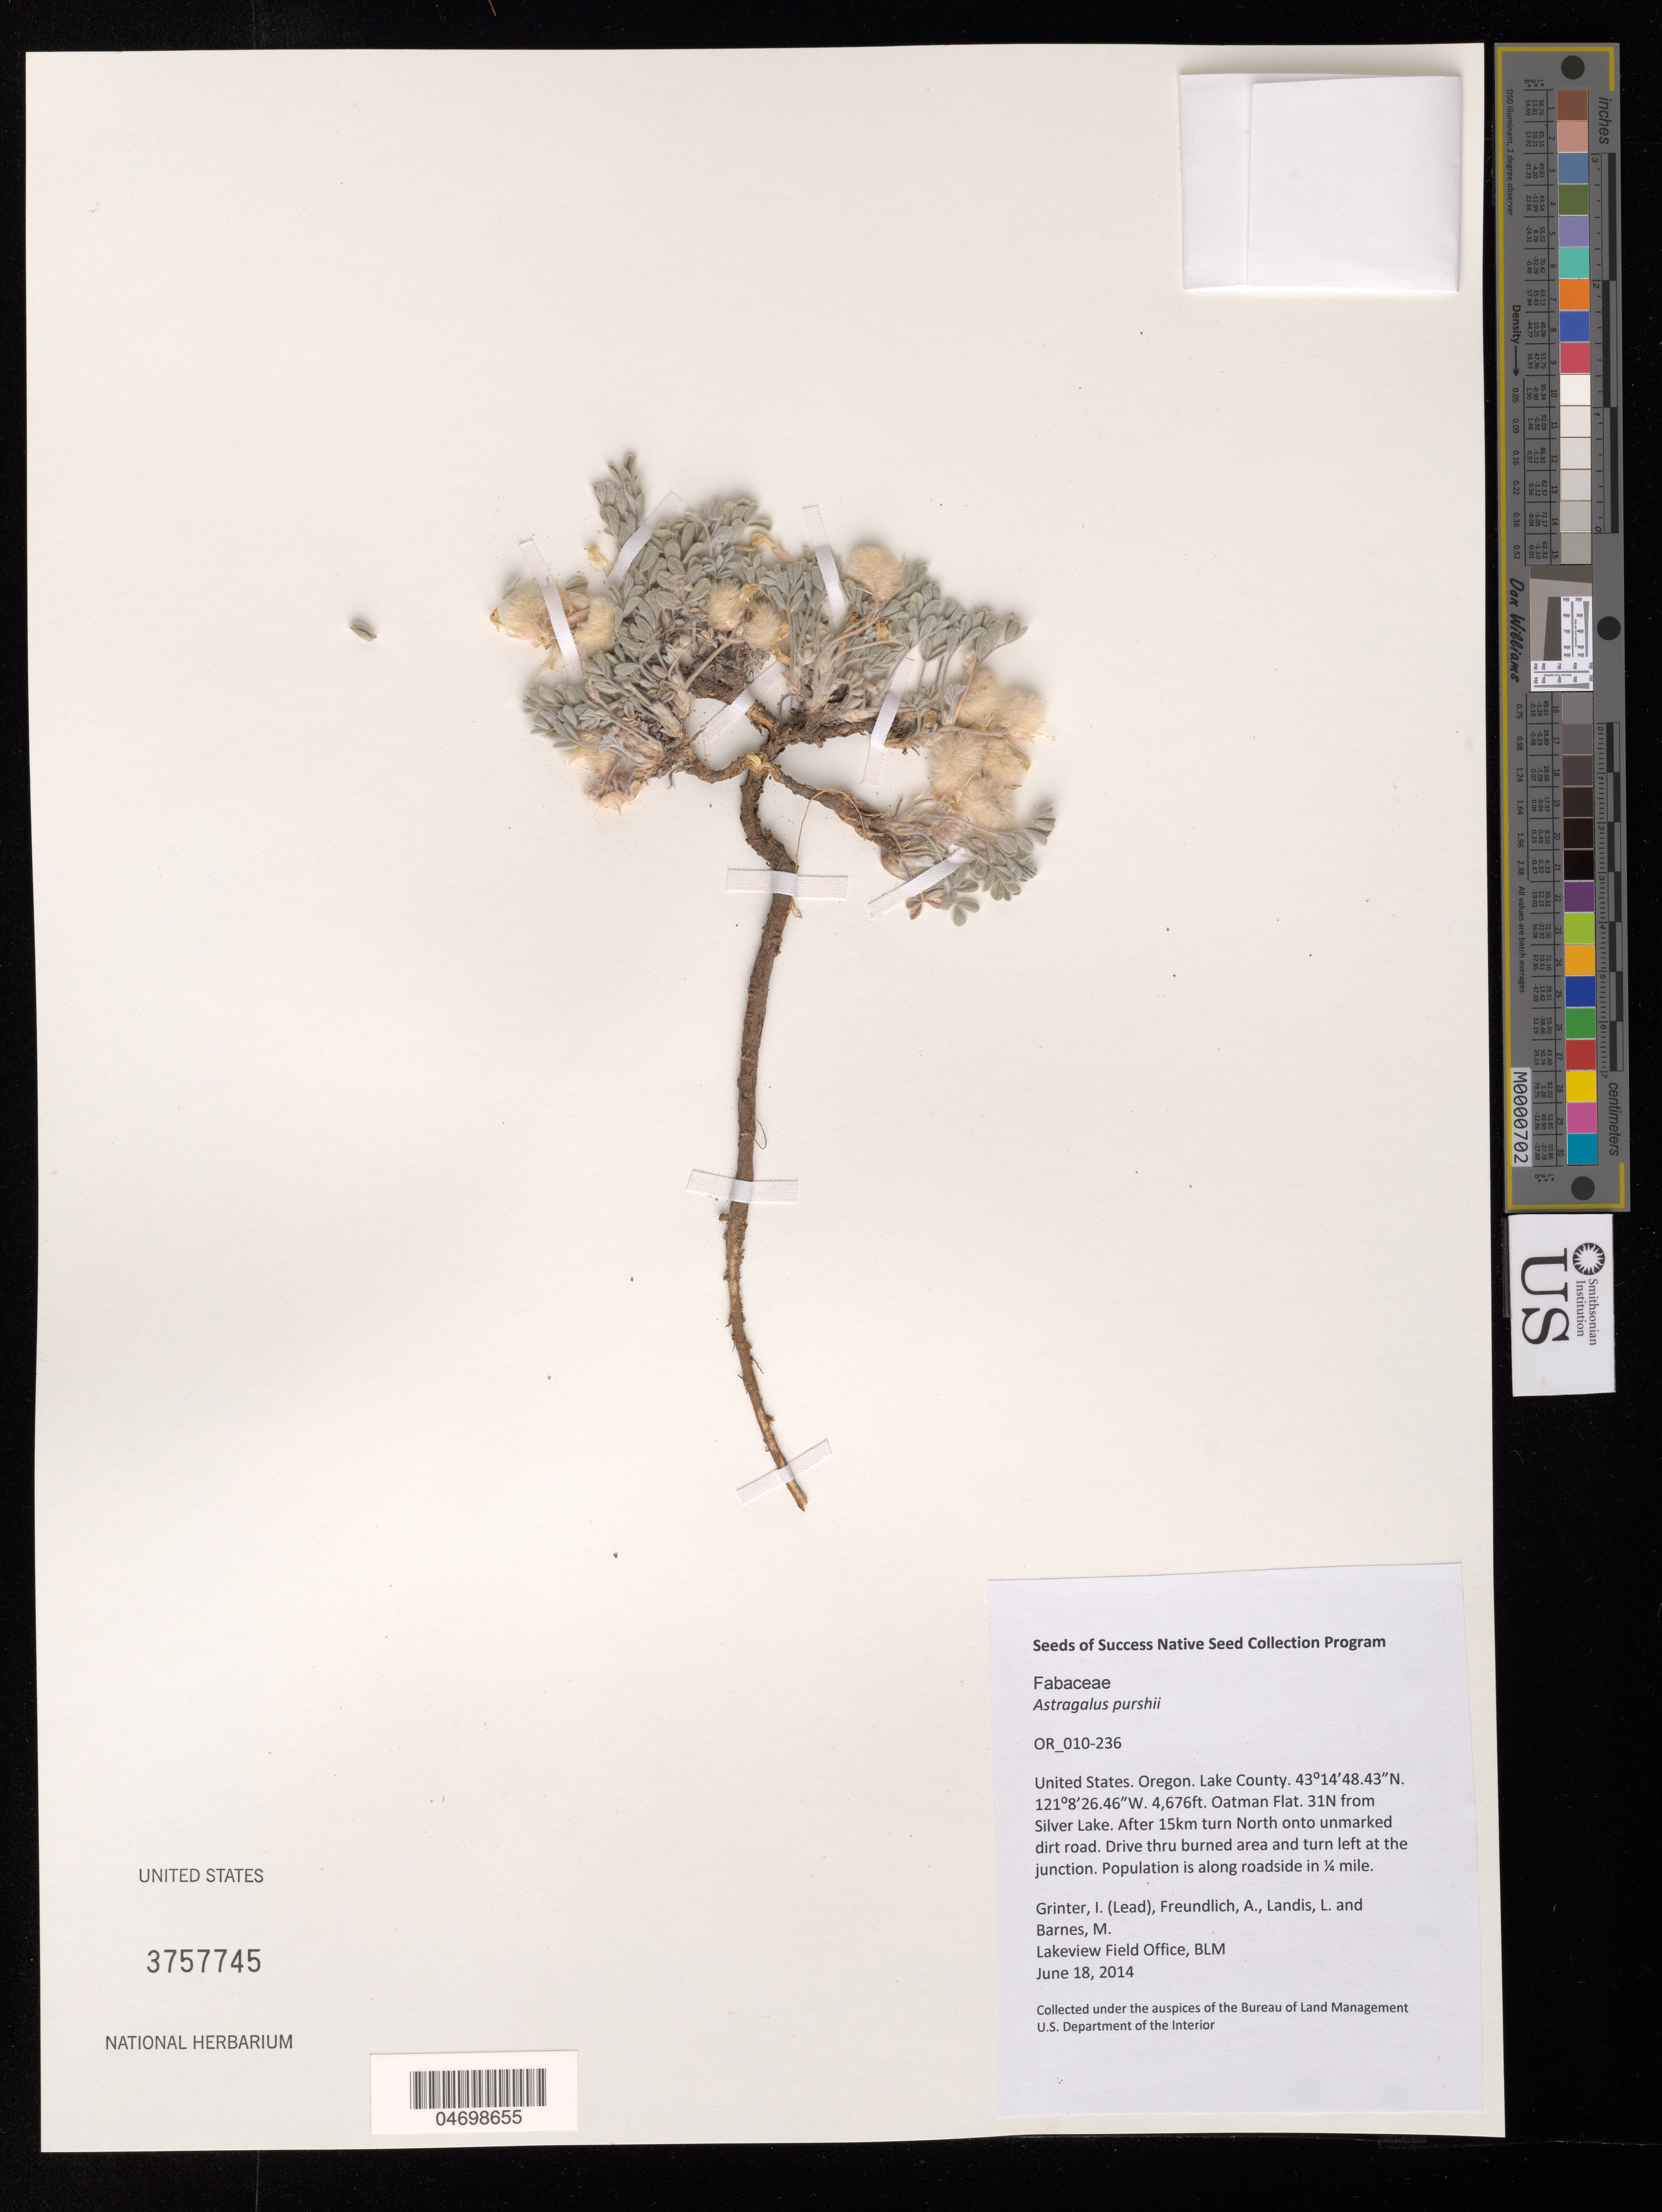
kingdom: Plantae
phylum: Tracheophyta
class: Magnoliopsida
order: Fabales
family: Fabaceae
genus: Astragalus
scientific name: Astragalus purshii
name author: Douglas ex Hook.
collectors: I. Grinter, A. Freundlich, L. Landis & M. Barnes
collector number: OR010-236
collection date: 2014-06-18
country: United States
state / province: Oregon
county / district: Lake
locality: Oatman Flat.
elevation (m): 1425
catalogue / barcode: US 3757745